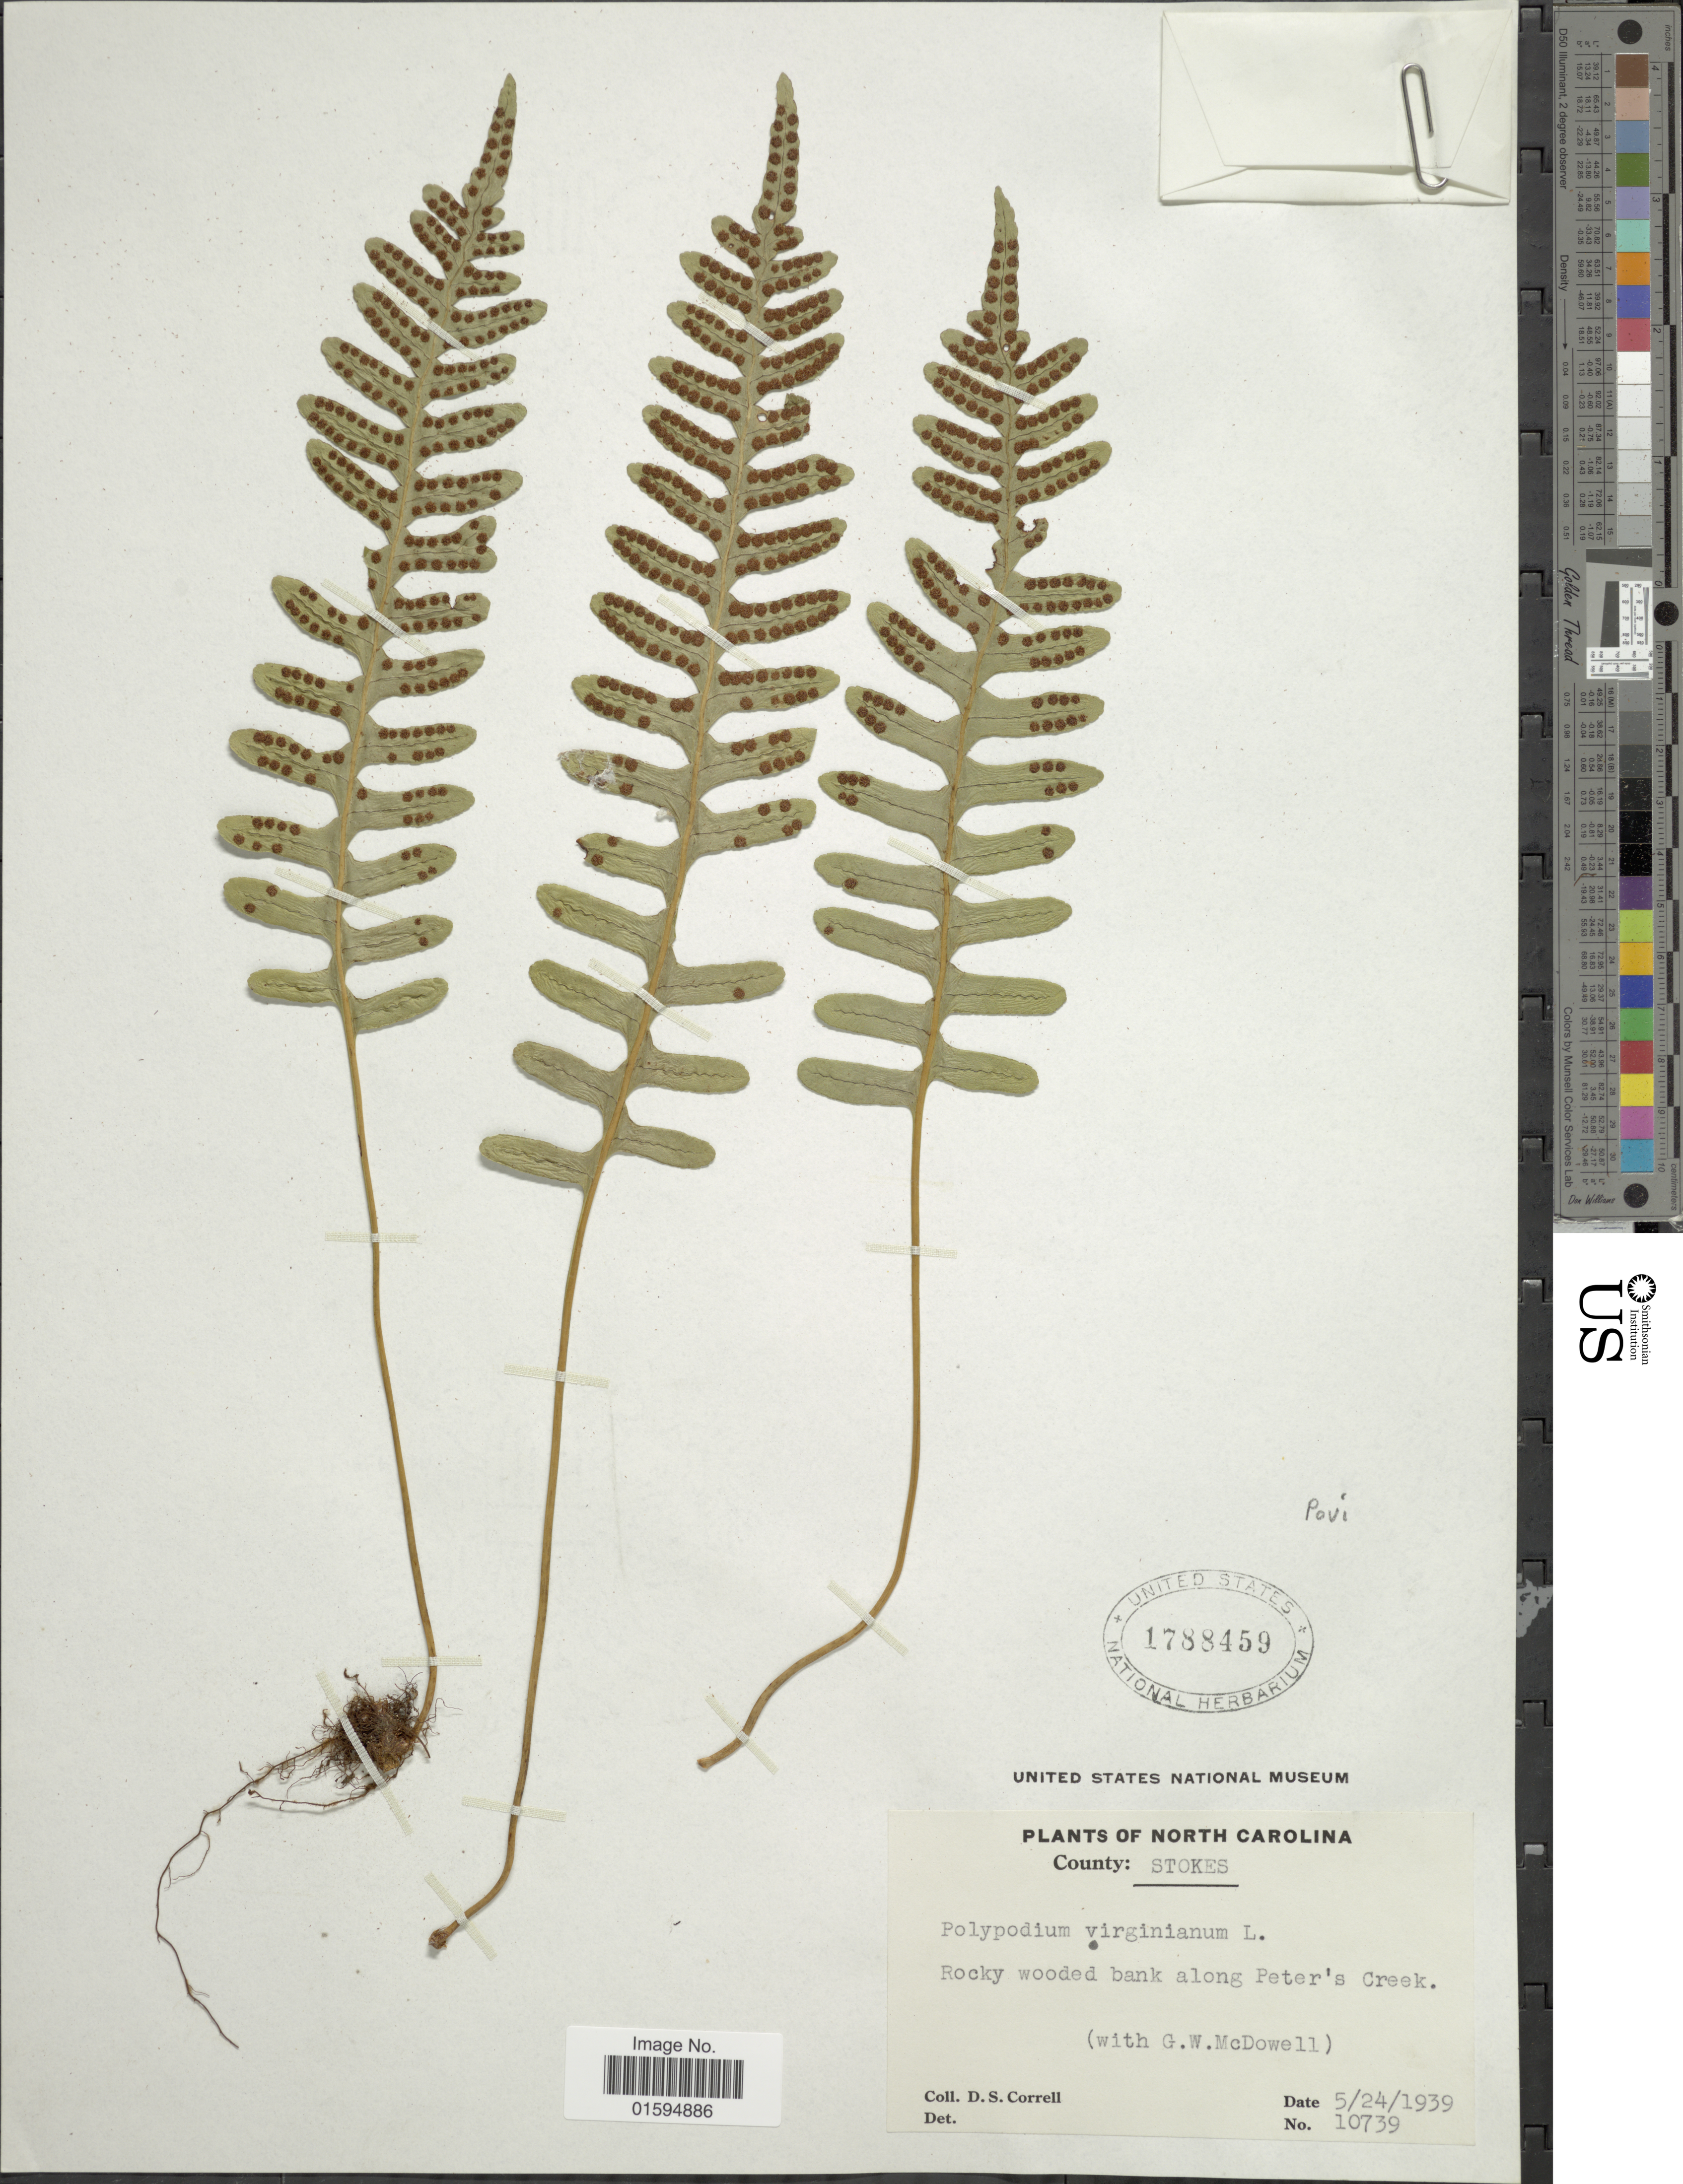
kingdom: Plantae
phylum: Tracheophyta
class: Polypodiopsida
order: Polypodiales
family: Polypodiaceae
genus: Polypodium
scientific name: Polypodium virginianum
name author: L.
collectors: D. S. Correll & G. McDowell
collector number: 10739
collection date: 1939-05-24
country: United States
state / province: North Carolina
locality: County : Stokes,rpcky wooded bank along Peter's Creek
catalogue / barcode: US 1788459